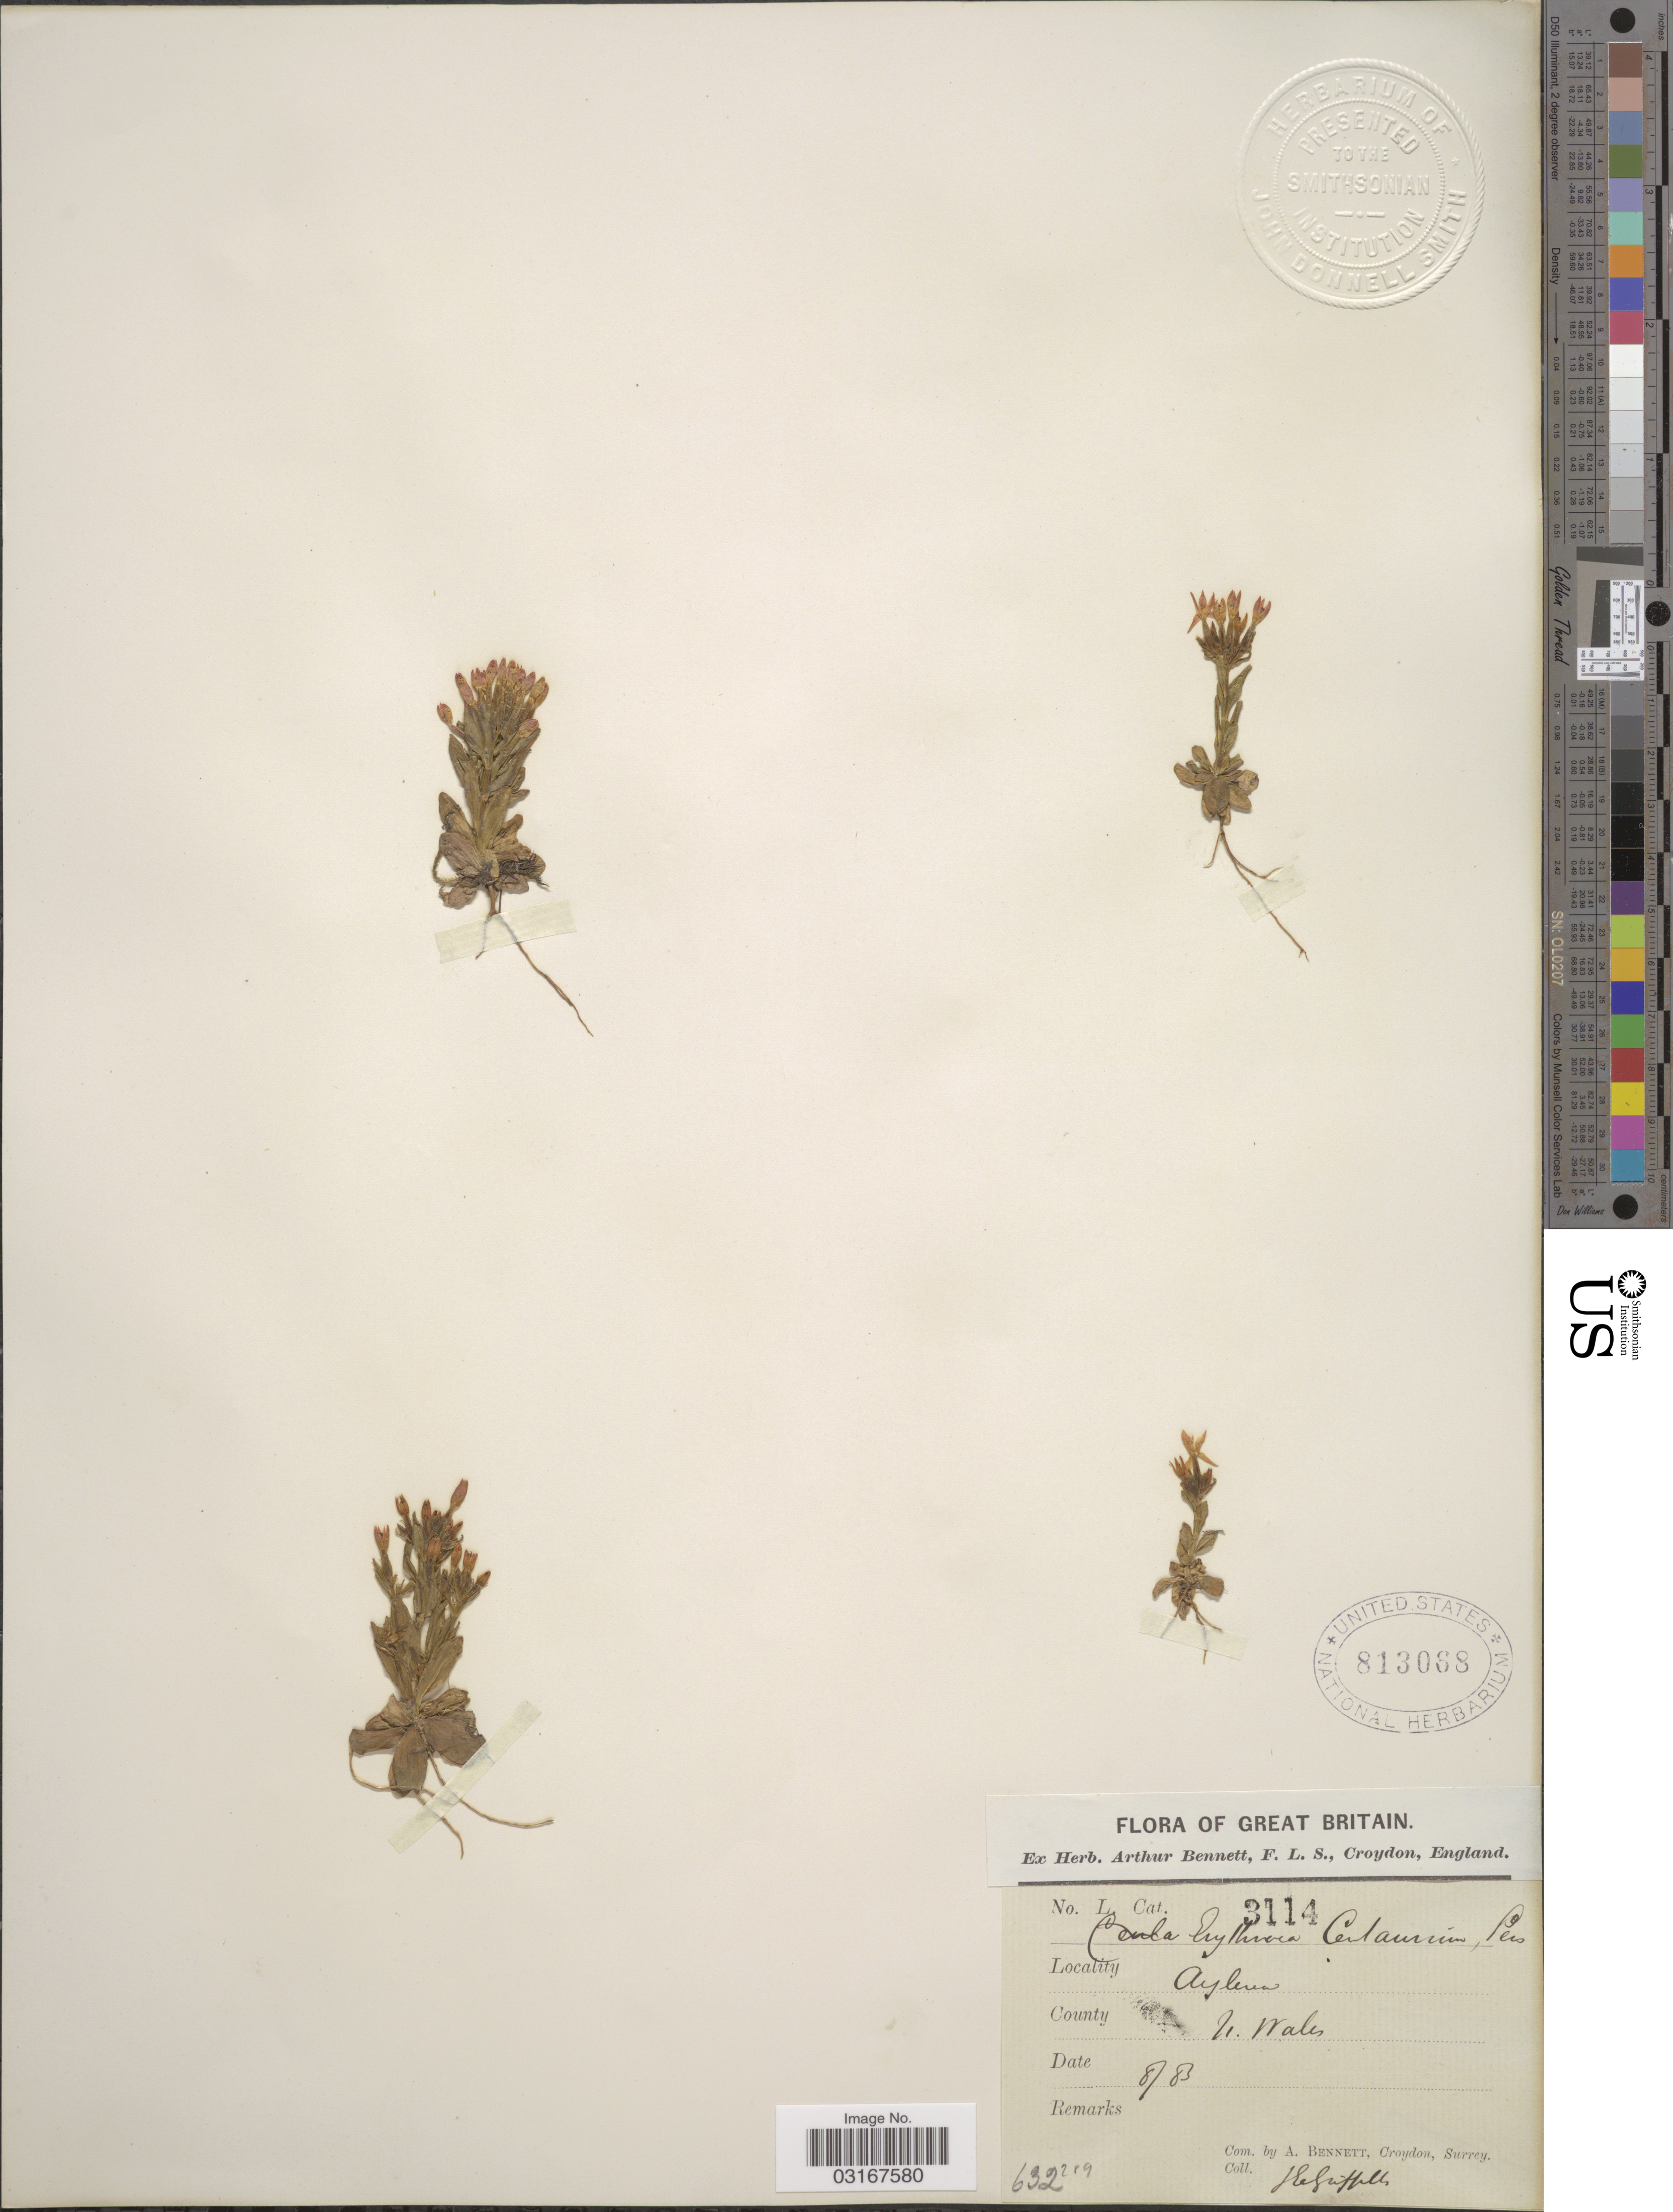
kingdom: Plantae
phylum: Tracheophyta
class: Magnoliopsida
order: Gentianales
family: Gentianaceae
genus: Erythraea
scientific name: Erythraea centaurium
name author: (L.) Borkh.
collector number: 3114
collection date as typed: Transcribed d/m/y: /8/83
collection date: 1883-08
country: United Kingdom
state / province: Wales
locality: Anglesey County N. Wales.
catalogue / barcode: US 813068